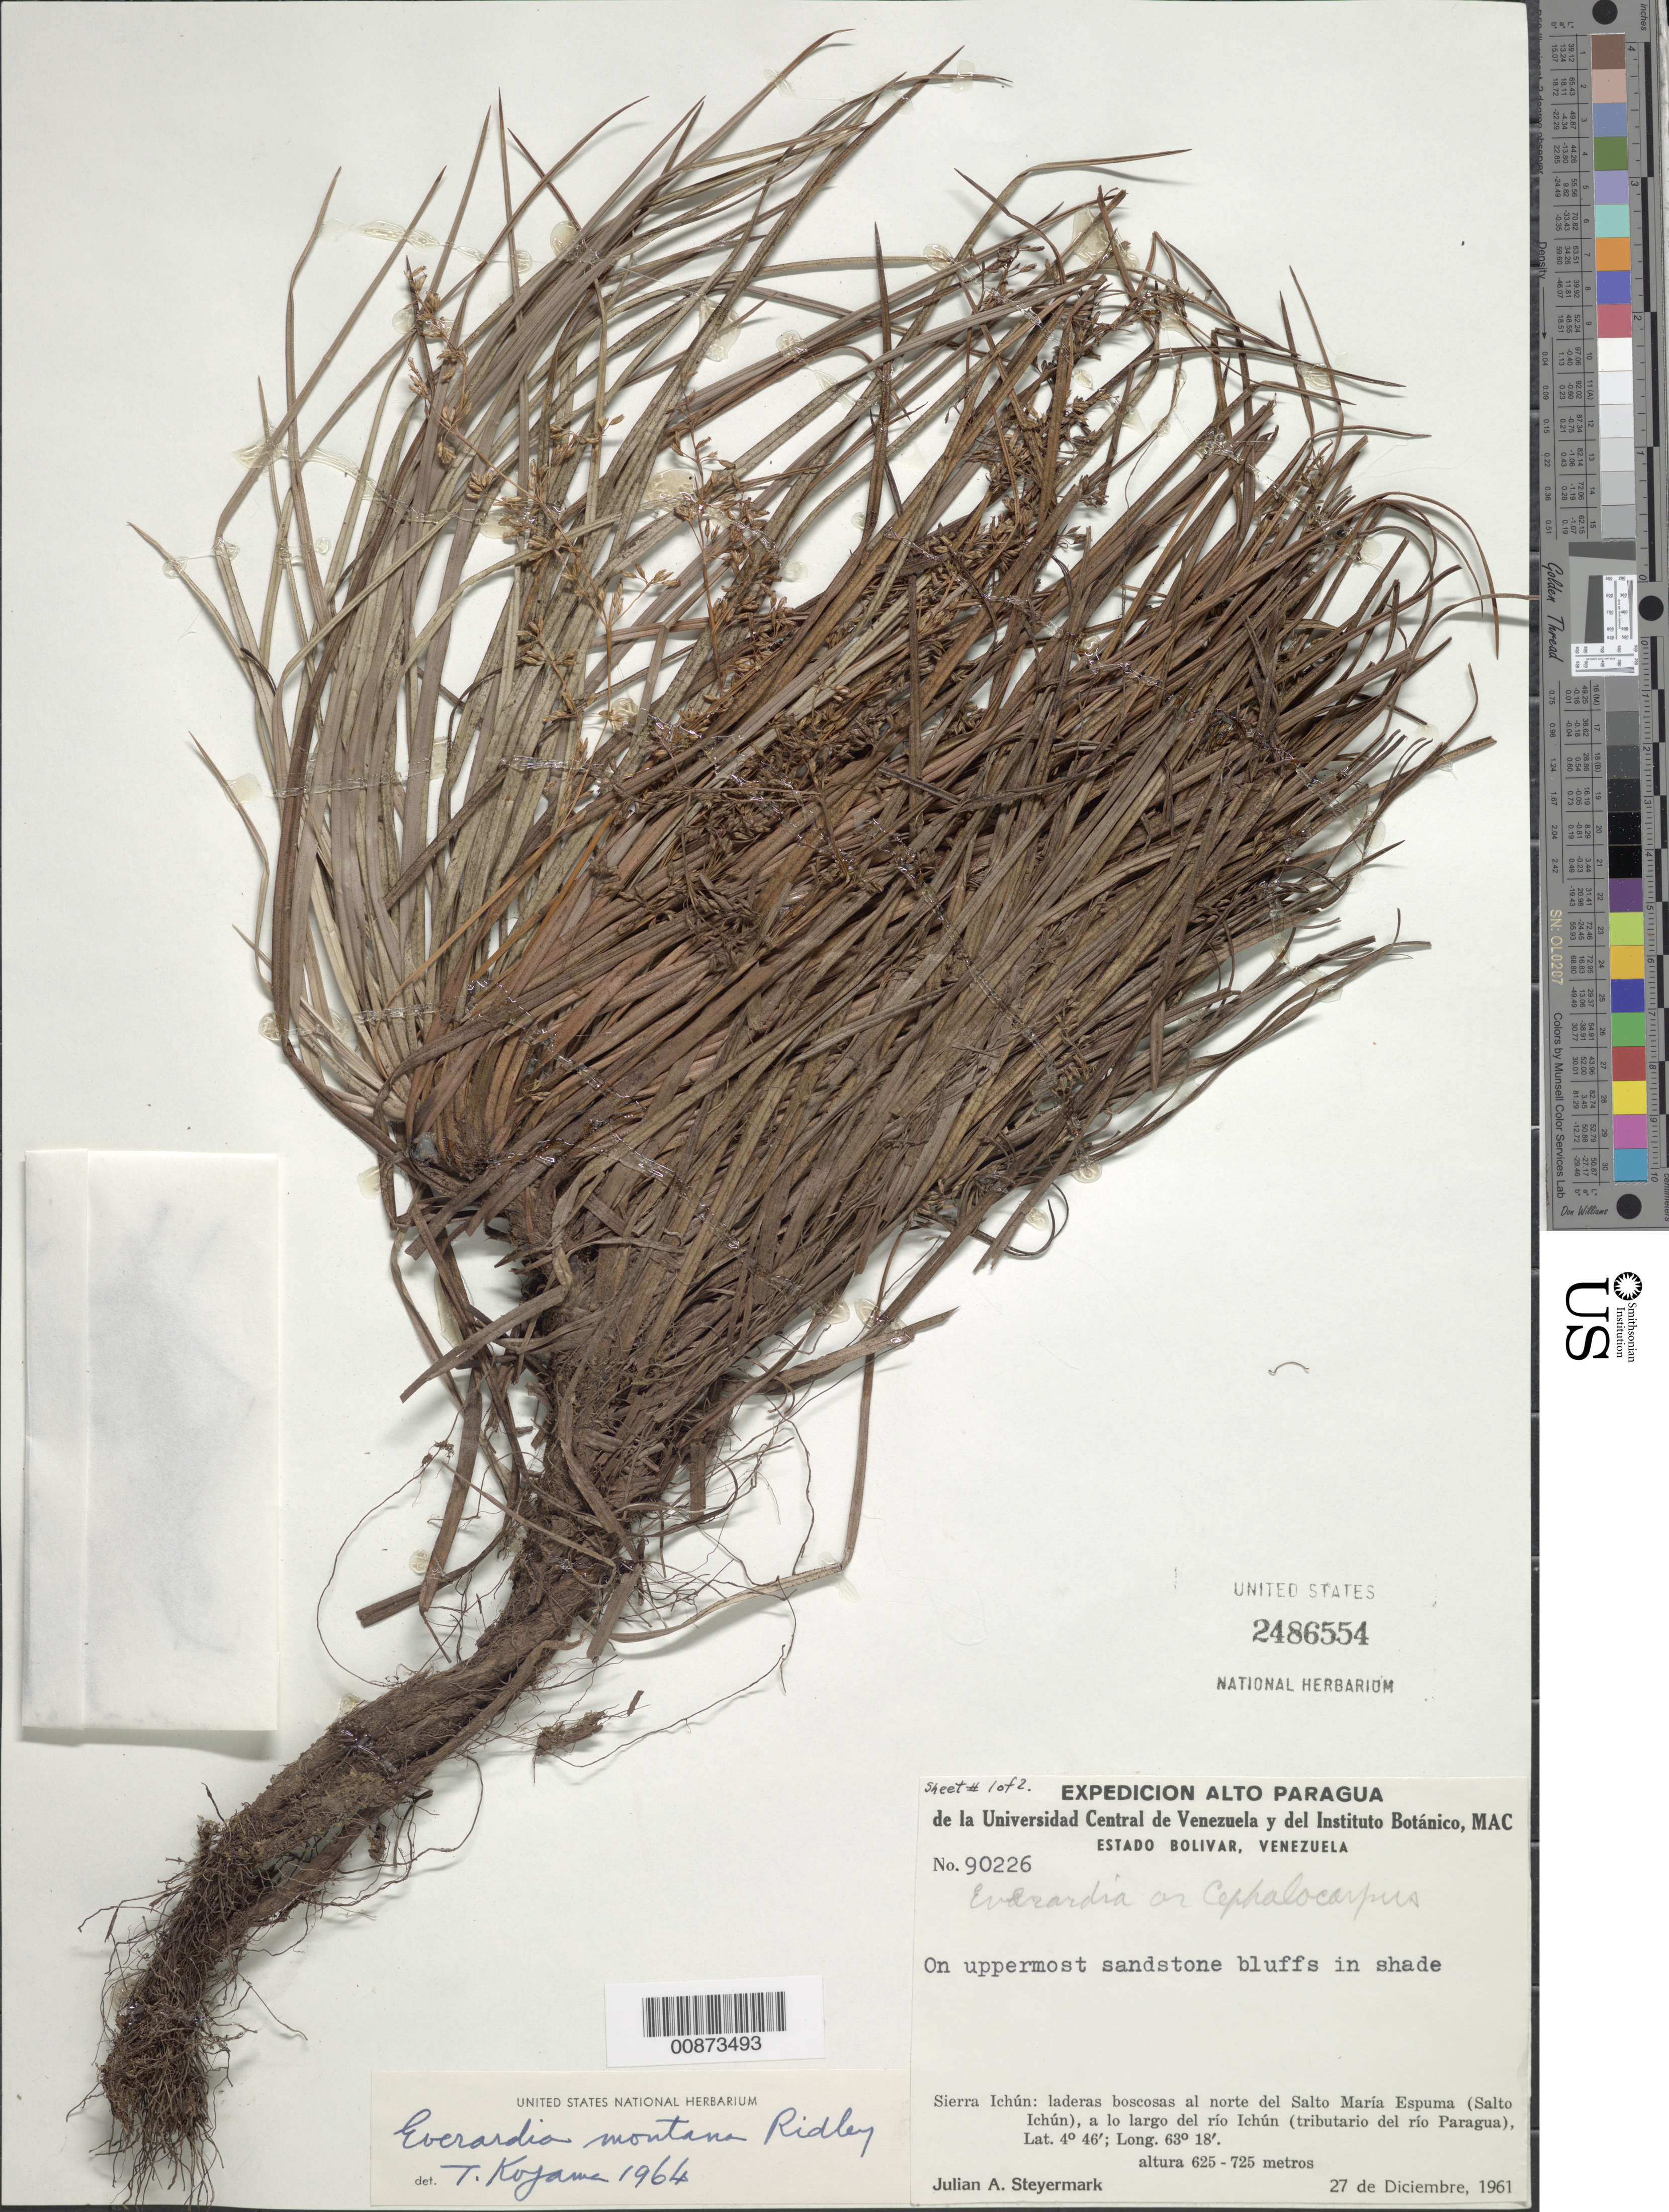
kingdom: Plantae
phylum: Tracheophyta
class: Liliopsida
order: Poales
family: Cyperaceae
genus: Cephalocarpus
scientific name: Cephalocarpus montanus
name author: (Ridley) S.M. Costa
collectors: J. Steyermark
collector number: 90226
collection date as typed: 27-Dec-61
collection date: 1961-12-27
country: Venezuela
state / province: Bolívar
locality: Sierra Ichún, N del Salto María Espuma (Salto Ichún) del Río Ichún (tributary of río Paragua)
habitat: Uppermost sandstone bluffs in shade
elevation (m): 625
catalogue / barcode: US 2486554